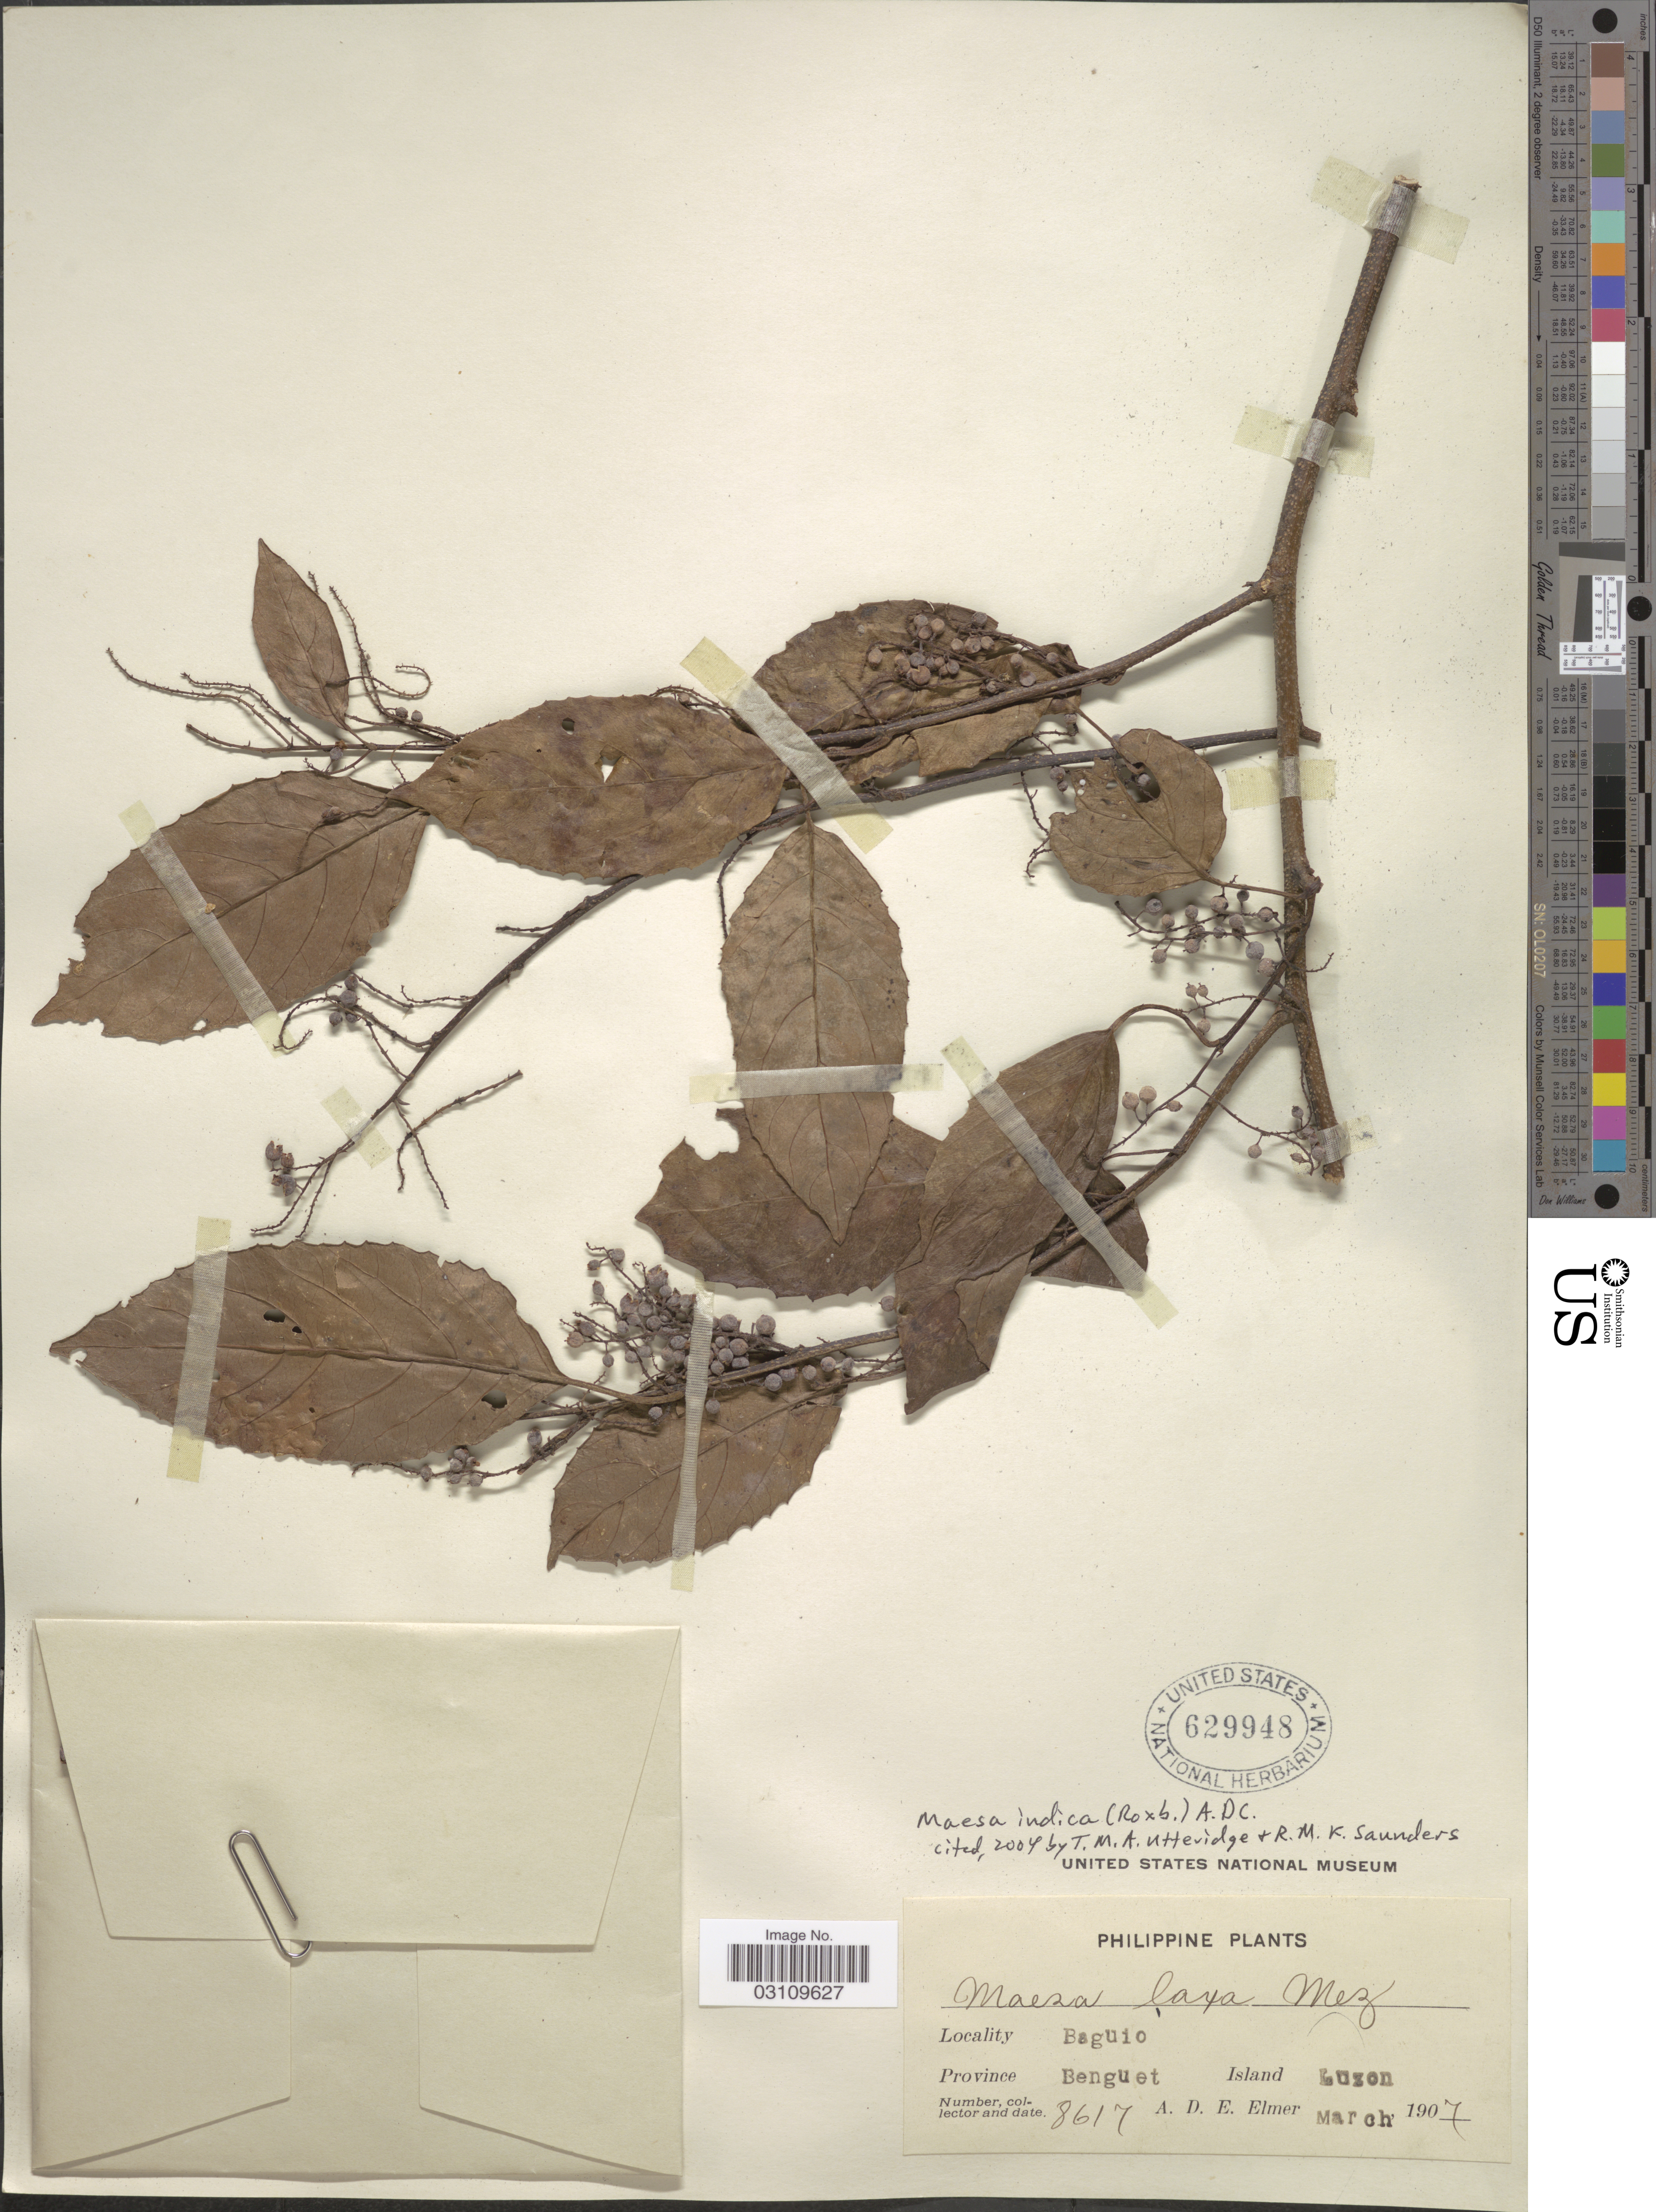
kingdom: Plantae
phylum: Tracheophyta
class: Magnoliopsida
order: Ericales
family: Primulaceae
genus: Maesa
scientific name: Maesa indica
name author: (Roxb.) A. DC.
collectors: A. D. E. Elmer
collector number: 8617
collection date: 1907-03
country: Philippines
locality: Baguio, Province Benguet, Island Luzon.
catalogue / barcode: US 629948